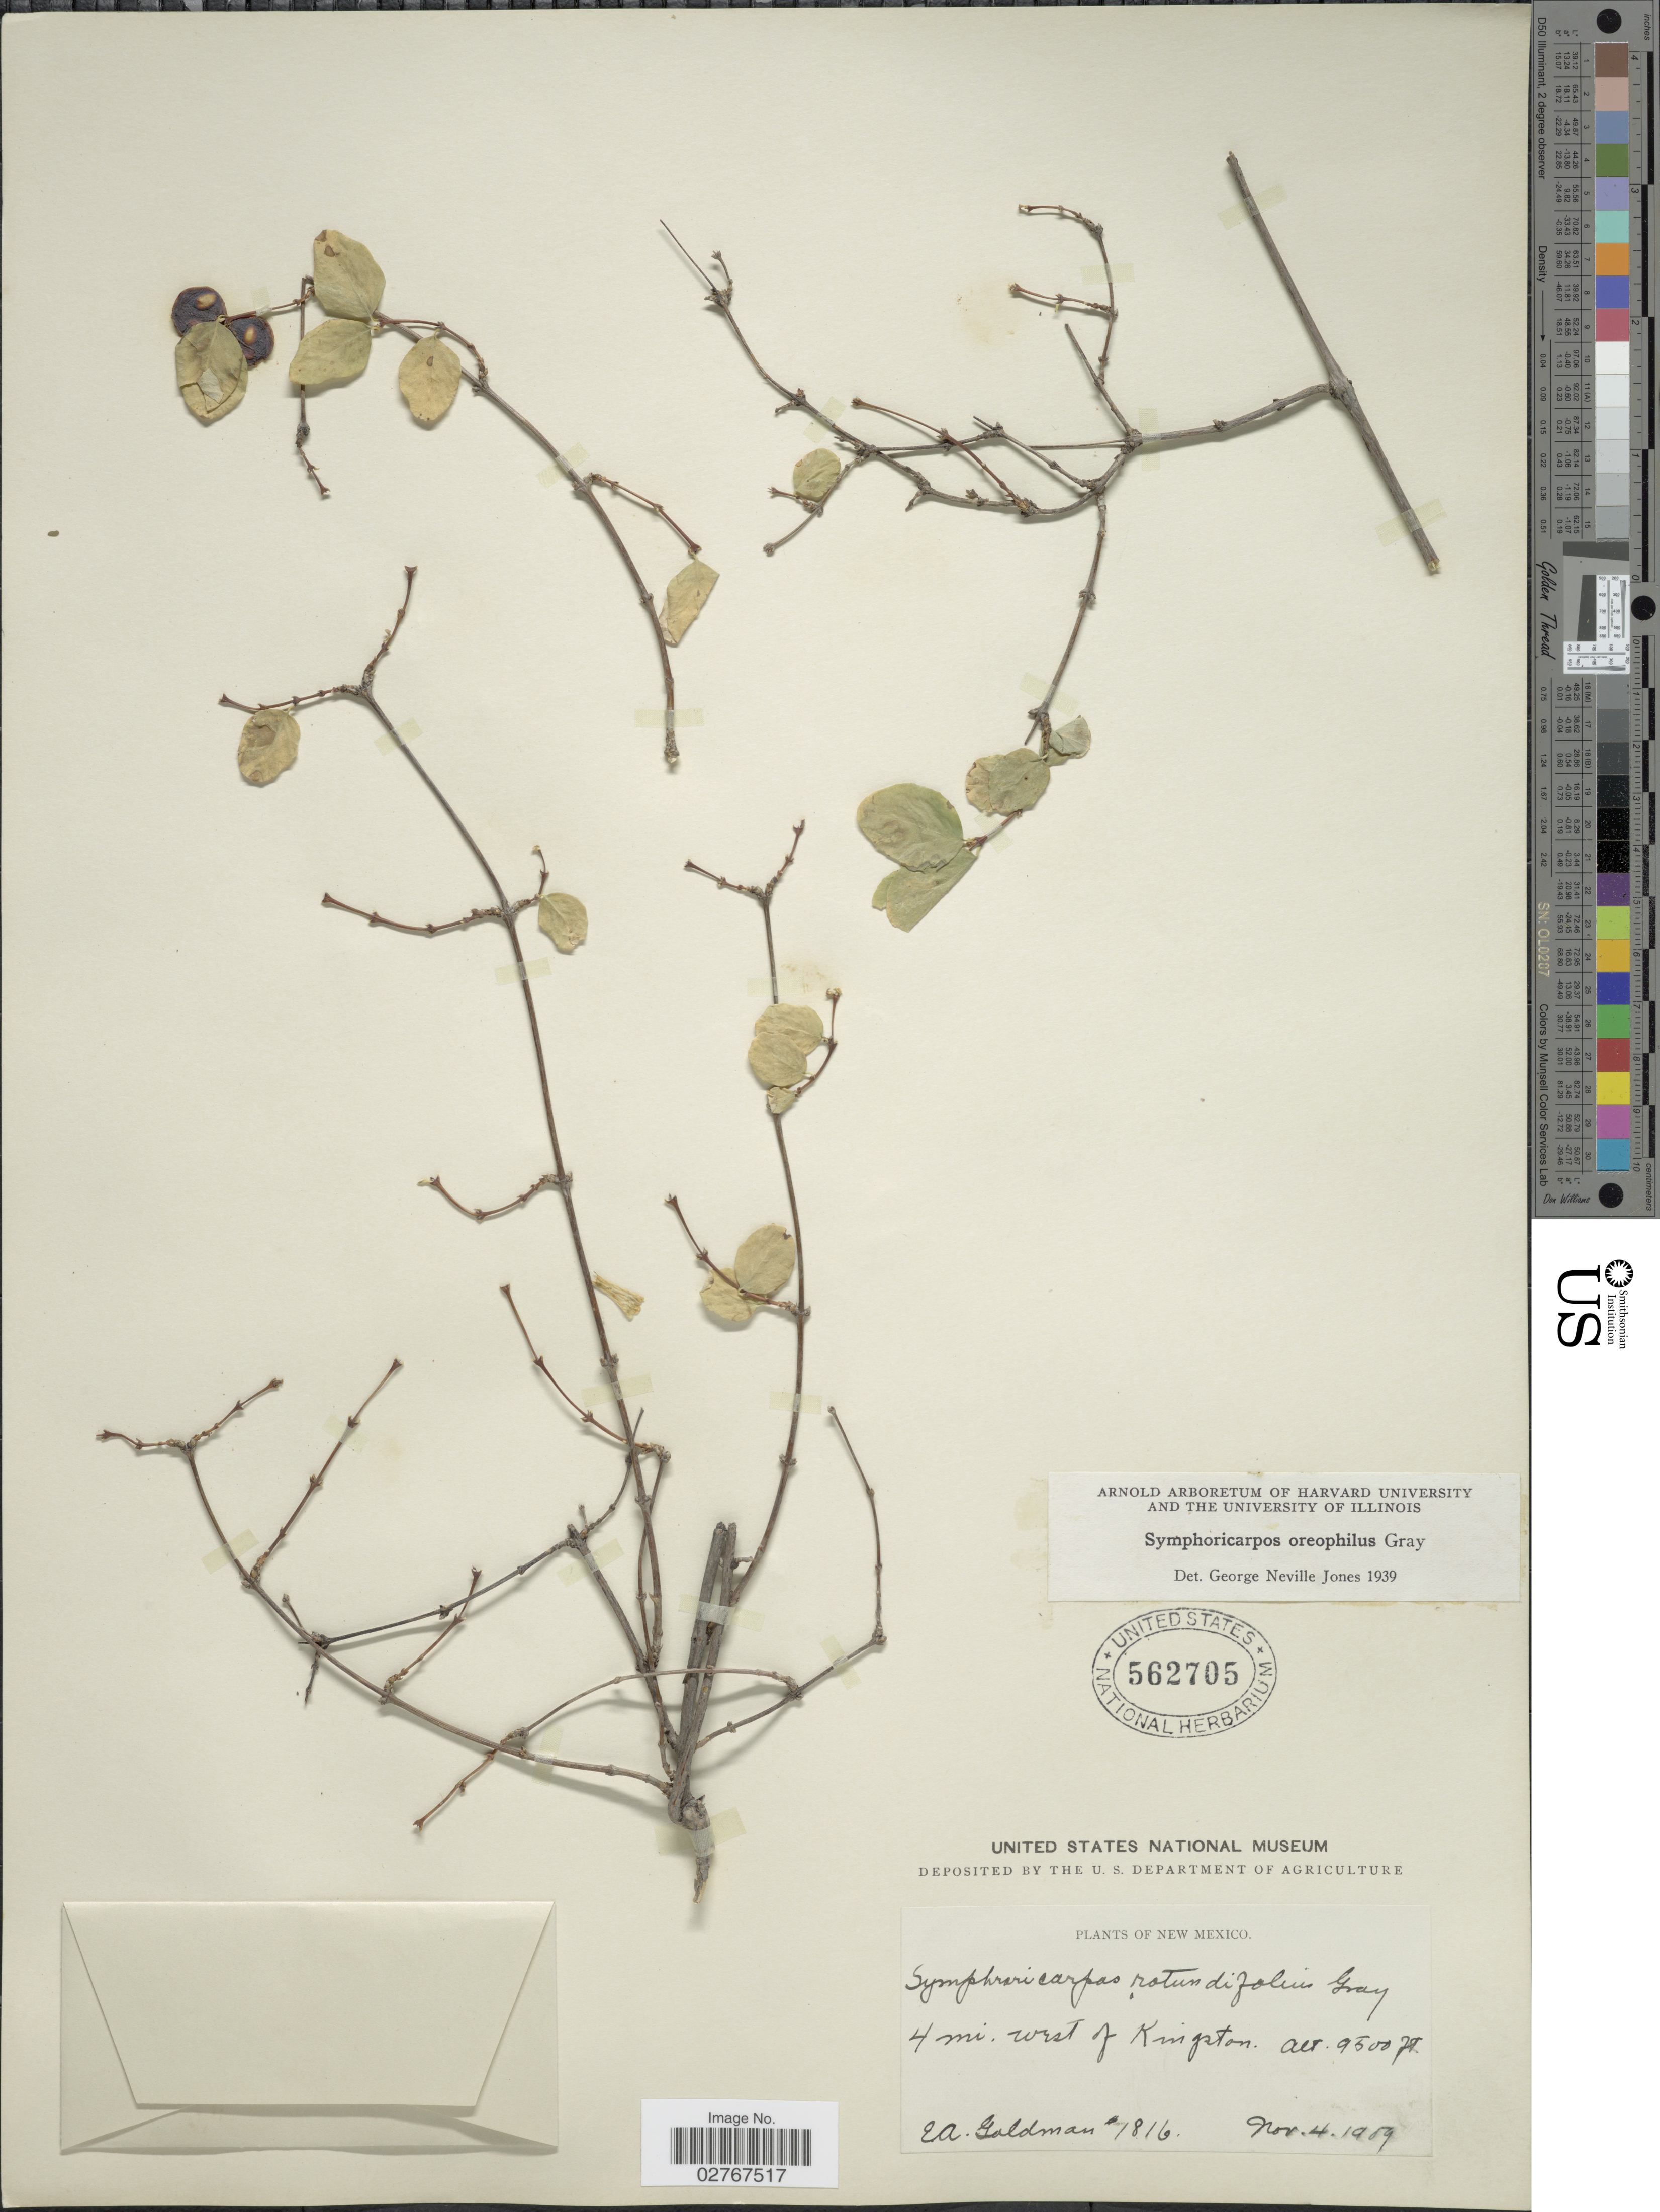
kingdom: Plantae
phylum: Tracheophyta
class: Magnoliopsida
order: Dipsacales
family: Caprifoliaceae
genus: Symphoricarpos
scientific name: Symphoricarpos oreophilus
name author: A. Gray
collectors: E. A. Goldman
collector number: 1816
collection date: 1909-11-04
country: United States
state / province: New Mexico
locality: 4 mi. west of Kingston.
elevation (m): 2896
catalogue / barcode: US 562705